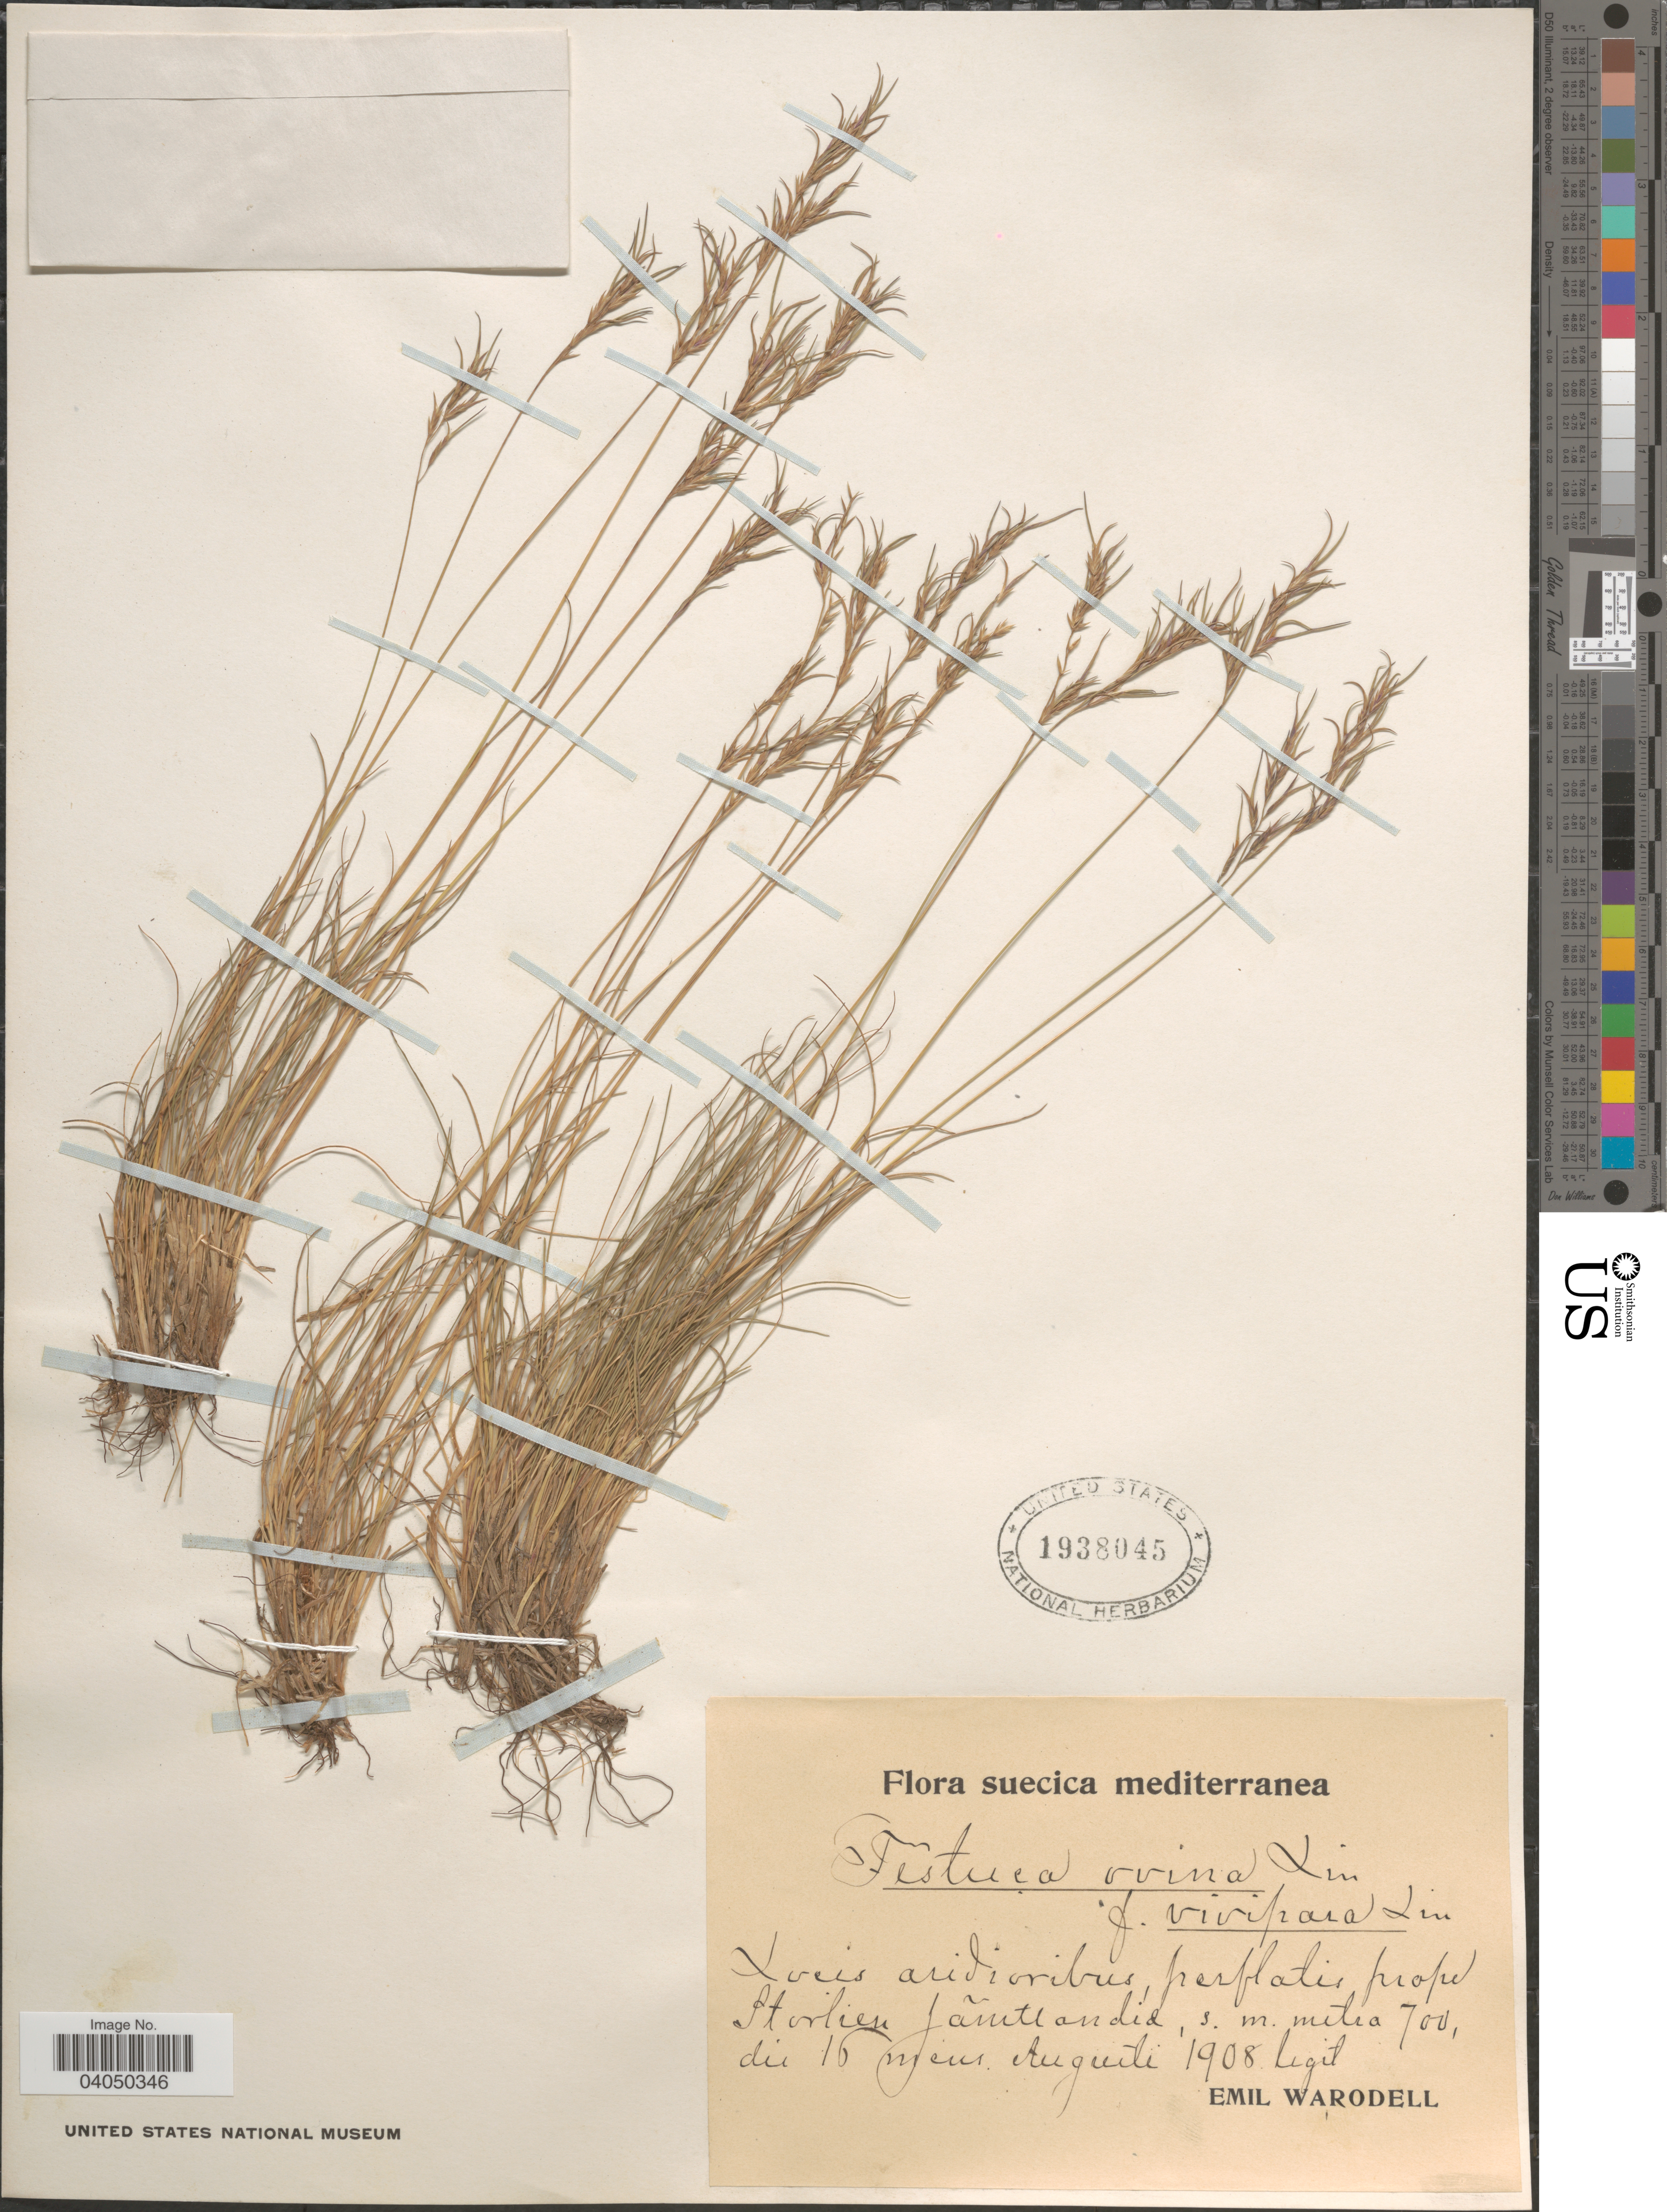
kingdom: Plantae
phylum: Tracheophyta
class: Liliopsida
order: Poales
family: Poaceae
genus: Festuca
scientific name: Festuca vivipara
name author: (L.) Sm.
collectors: E. Warodell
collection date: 1908-08-16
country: Sweden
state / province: Jämtland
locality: Suecica mediterranea. Locis aridioribus, perflatis prope Storlier Jãmtlandia.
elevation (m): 700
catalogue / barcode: US 1938045